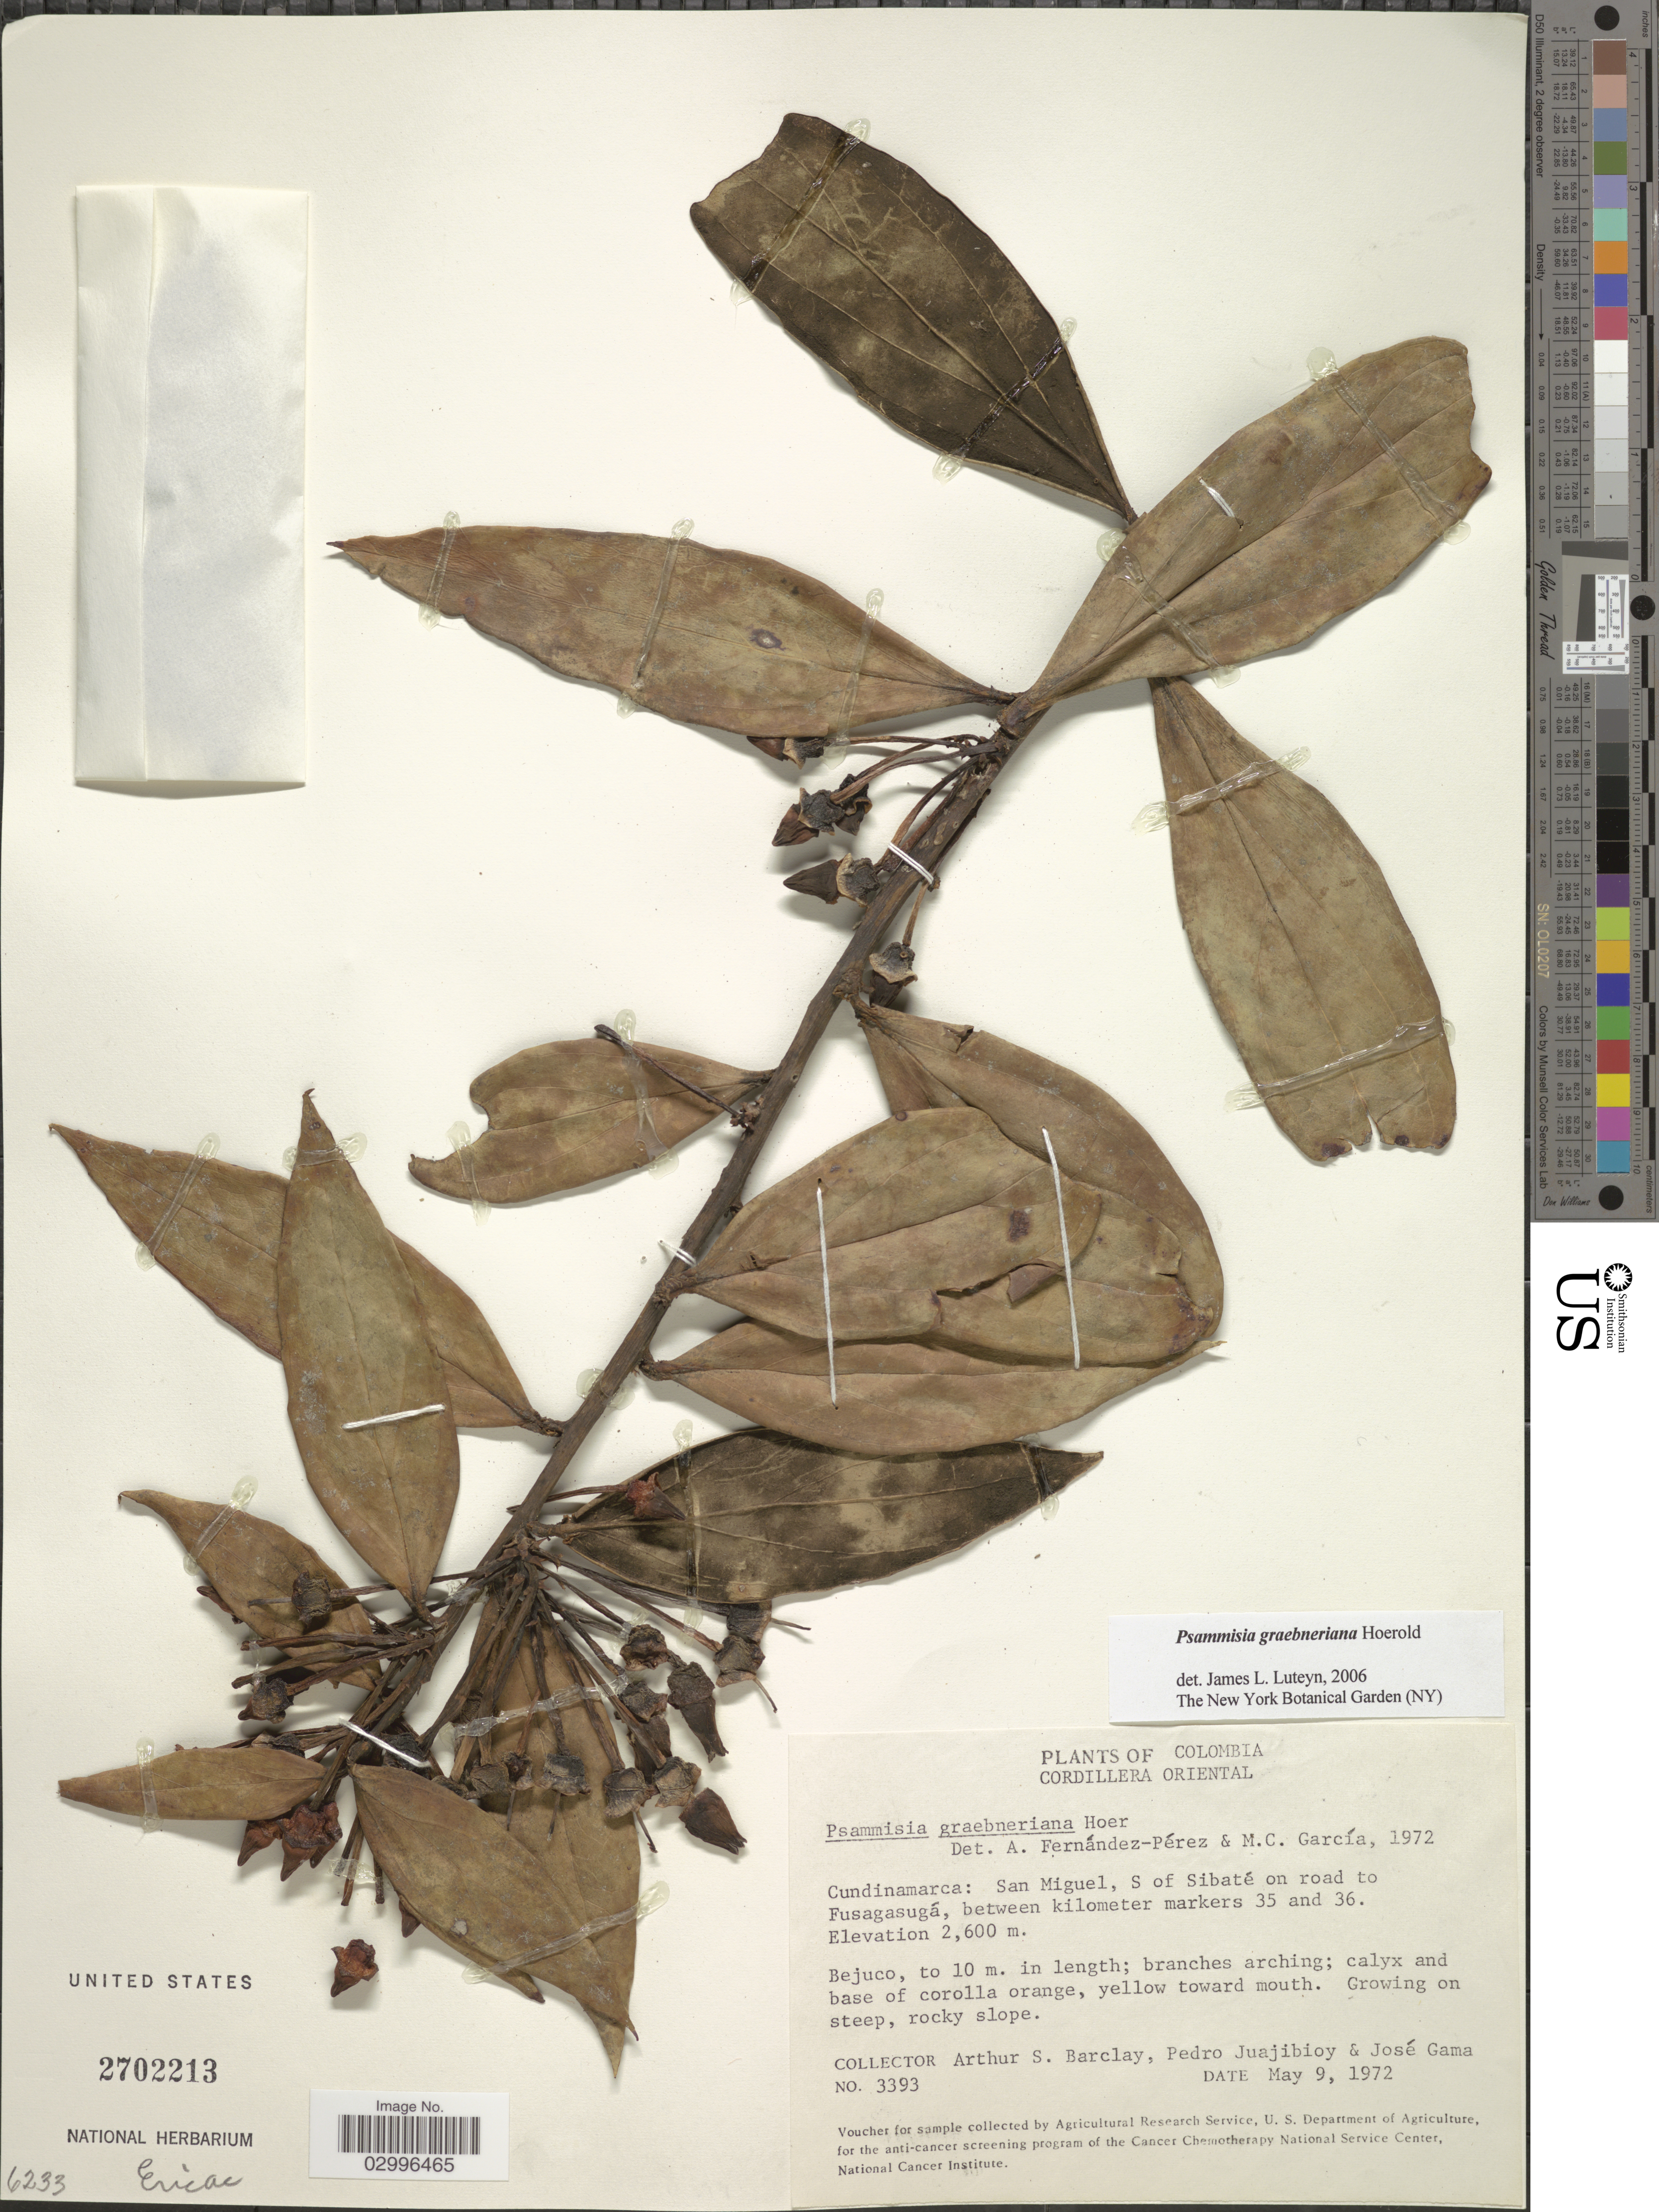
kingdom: Plantae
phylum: Tracheophyta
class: Magnoliopsida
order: Ericales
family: Ericaceae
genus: Psammisia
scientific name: Psammisia graebneriana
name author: Hoerold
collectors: A. S. Barclay, P. Juajibioy & J. Gama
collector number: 3393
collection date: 1972-05-09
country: Colombia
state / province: Cundinamarca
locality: Cordillera Oriental. San Miguel, S of Sibaté on road to Fusagasugá, between kilometer markers 35 and 36.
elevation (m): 2600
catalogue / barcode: US 2702213